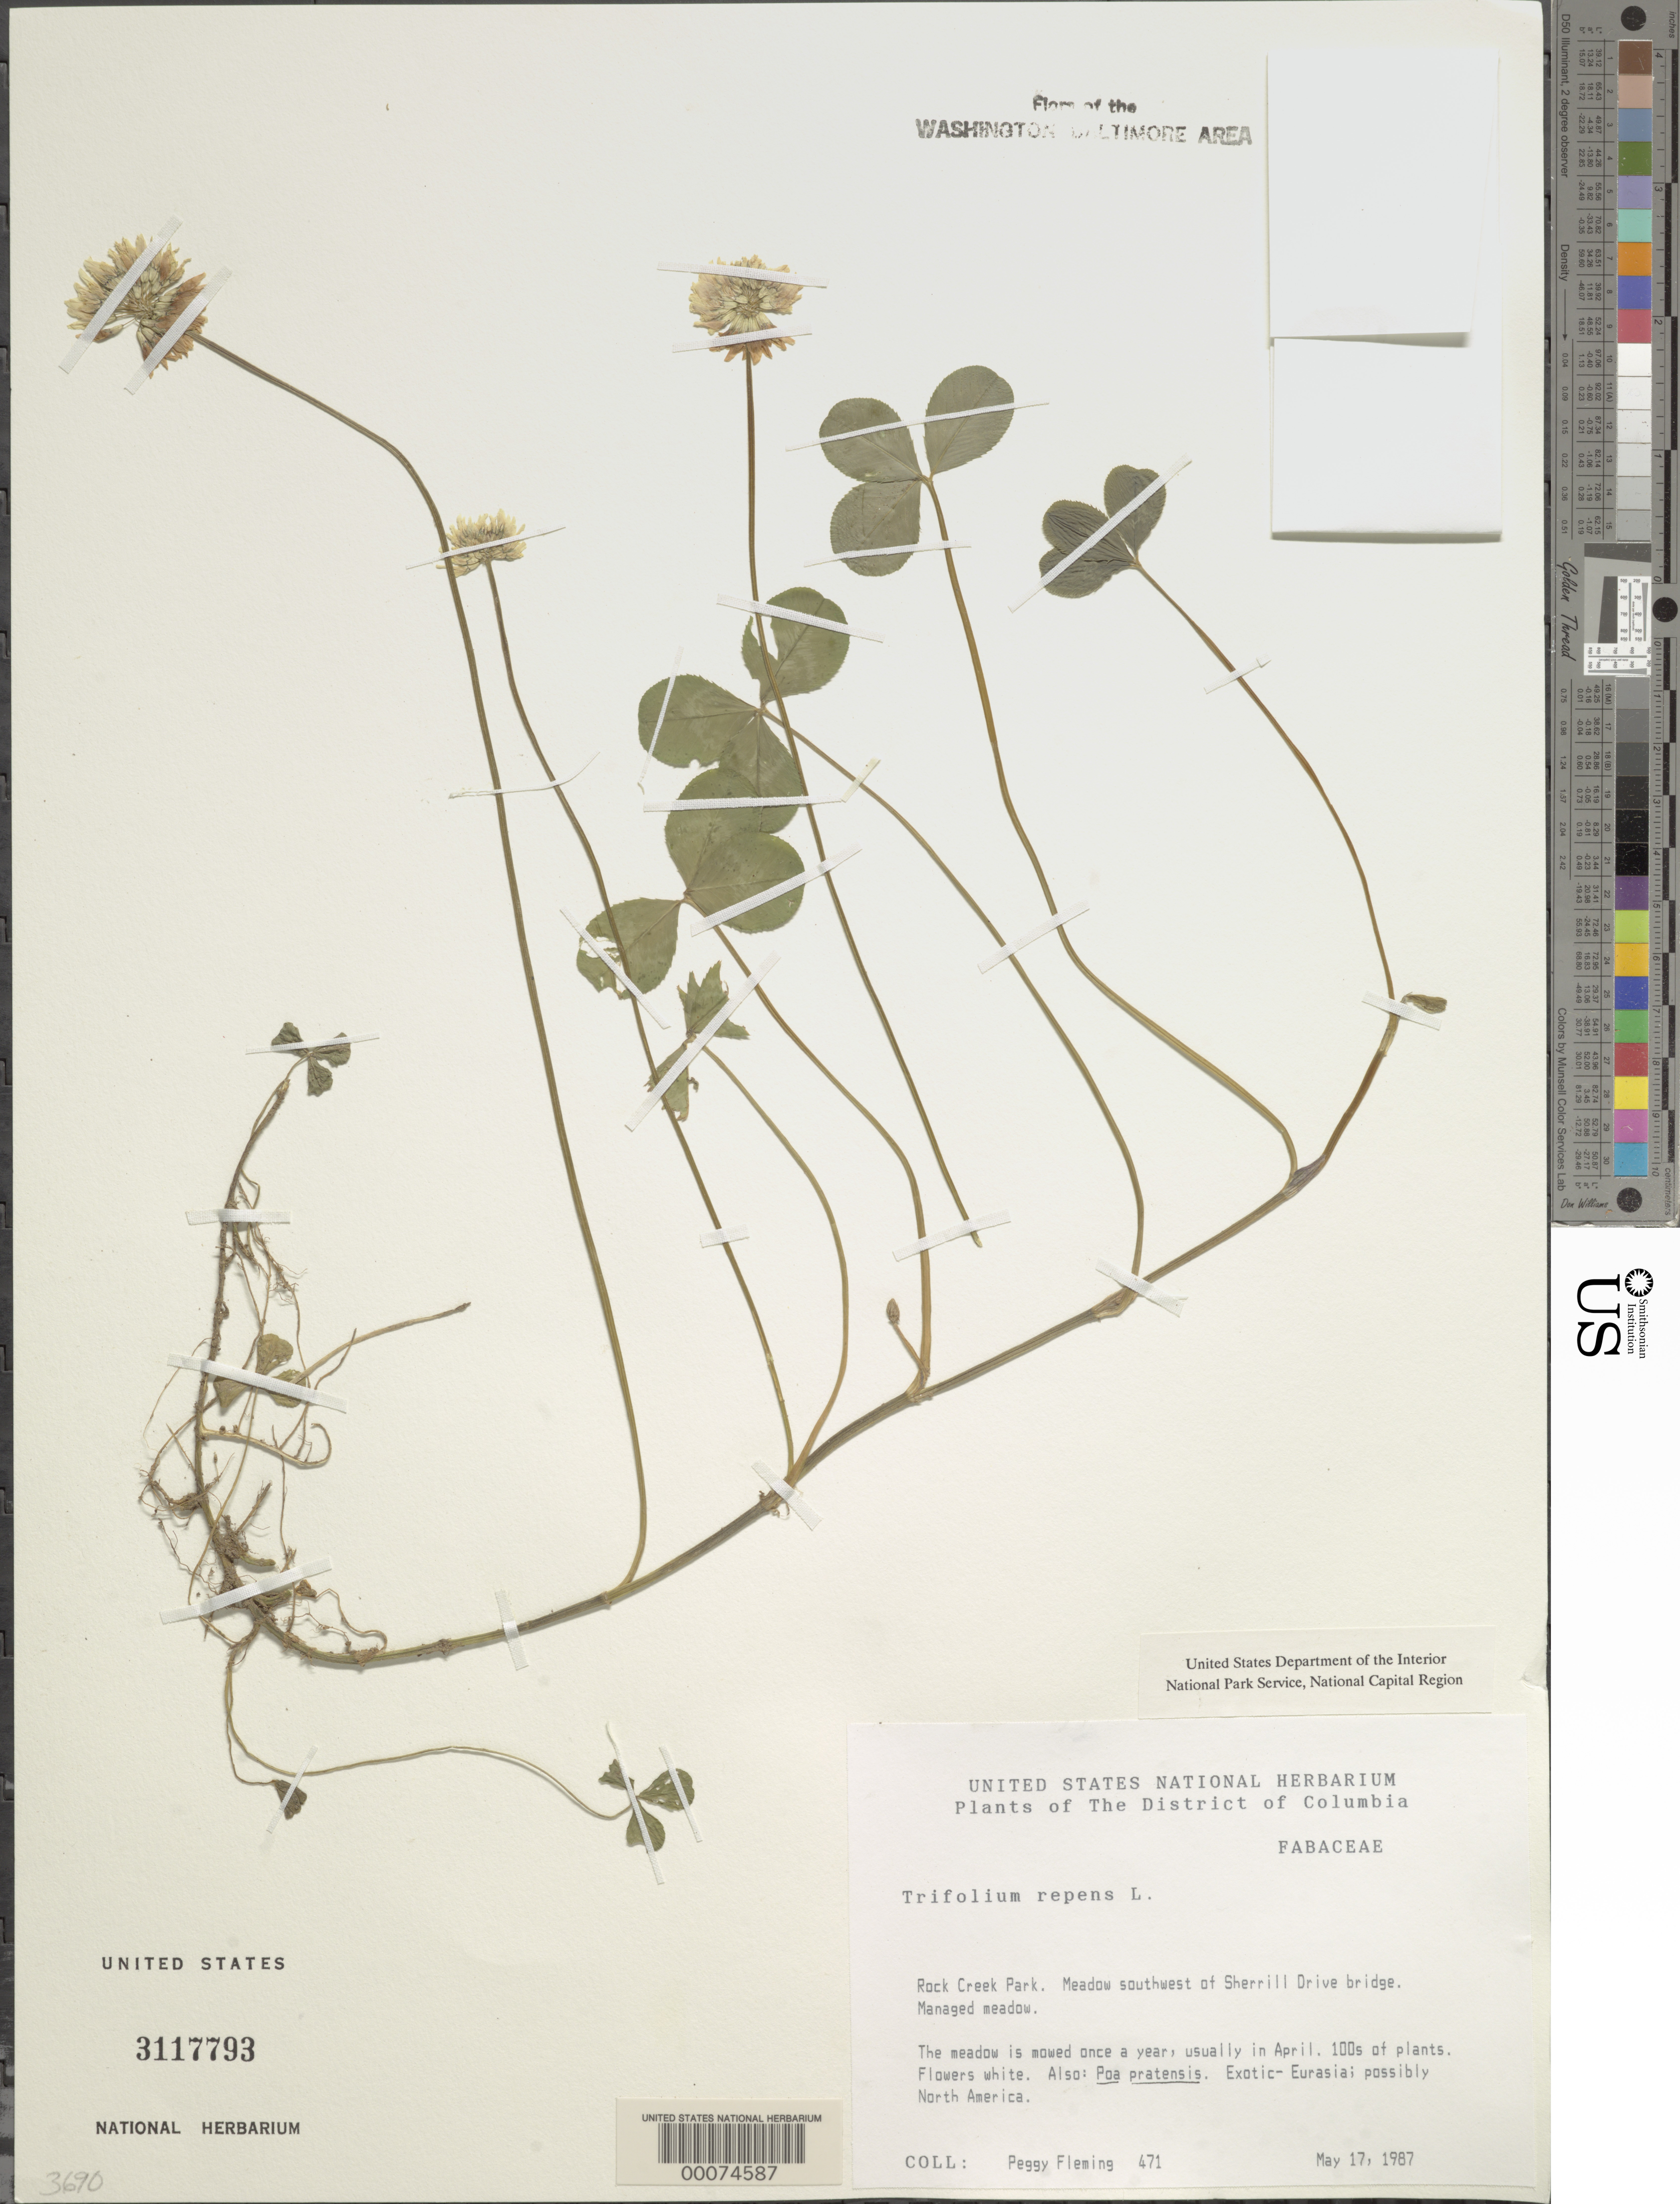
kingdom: Plantae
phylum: Tracheophyta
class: Magnoliopsida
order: Fabales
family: Fabaceae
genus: Trifolium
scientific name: Trifolium repens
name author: L.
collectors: P. Fleming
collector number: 471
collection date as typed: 17 May 1987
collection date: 1987-05-17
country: United States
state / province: District of Columbia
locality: Rock Creek Park. Meadow southwest of Sherrill Drive Bridge. Rock Creek Park and vicinity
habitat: Managed meadow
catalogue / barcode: US 3117793